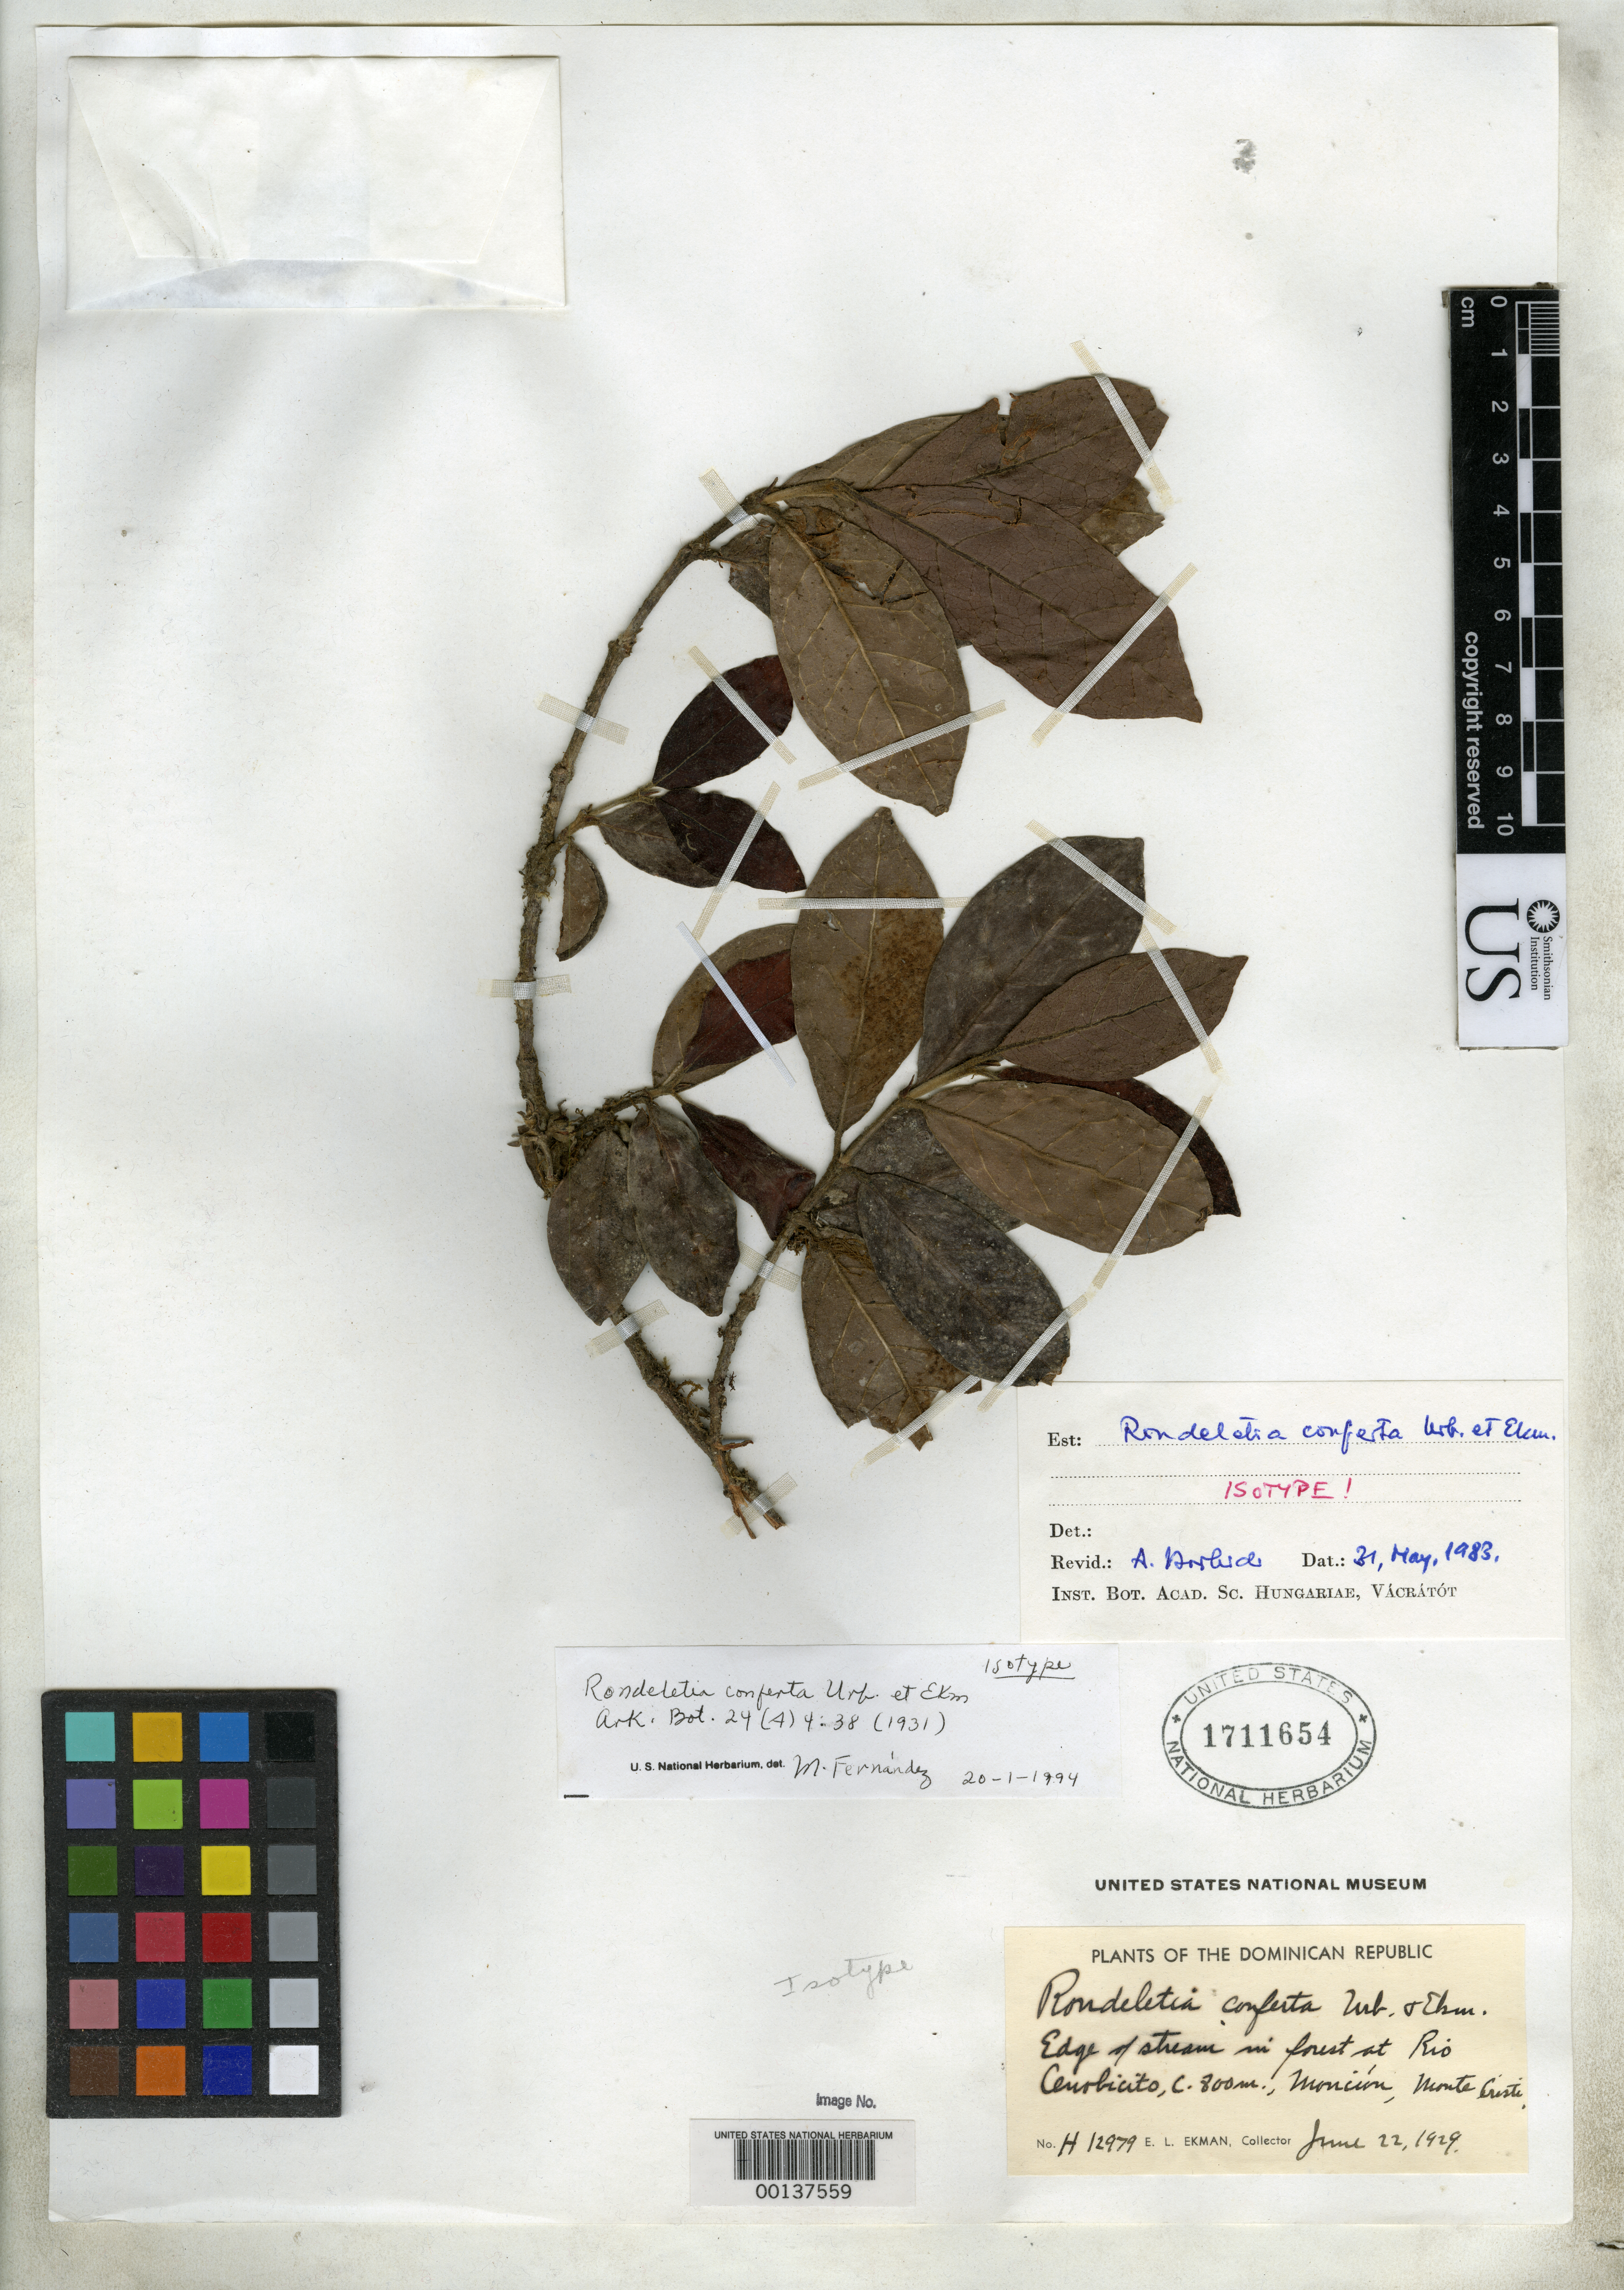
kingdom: Plantae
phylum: Tracheophyta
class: Magnoliopsida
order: Gentianales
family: Rubiaceae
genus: Rondeletia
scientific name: Rondeletia conferta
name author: Urb. & Ekman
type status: Isotype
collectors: E. L. Ekman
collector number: H 12979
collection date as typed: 22 Jun 1929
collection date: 1929-06-22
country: Dominican Republic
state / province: Monte Cristi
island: Hispaniola Island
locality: Moncion, Rio Cenobicito.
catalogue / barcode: US 1711654